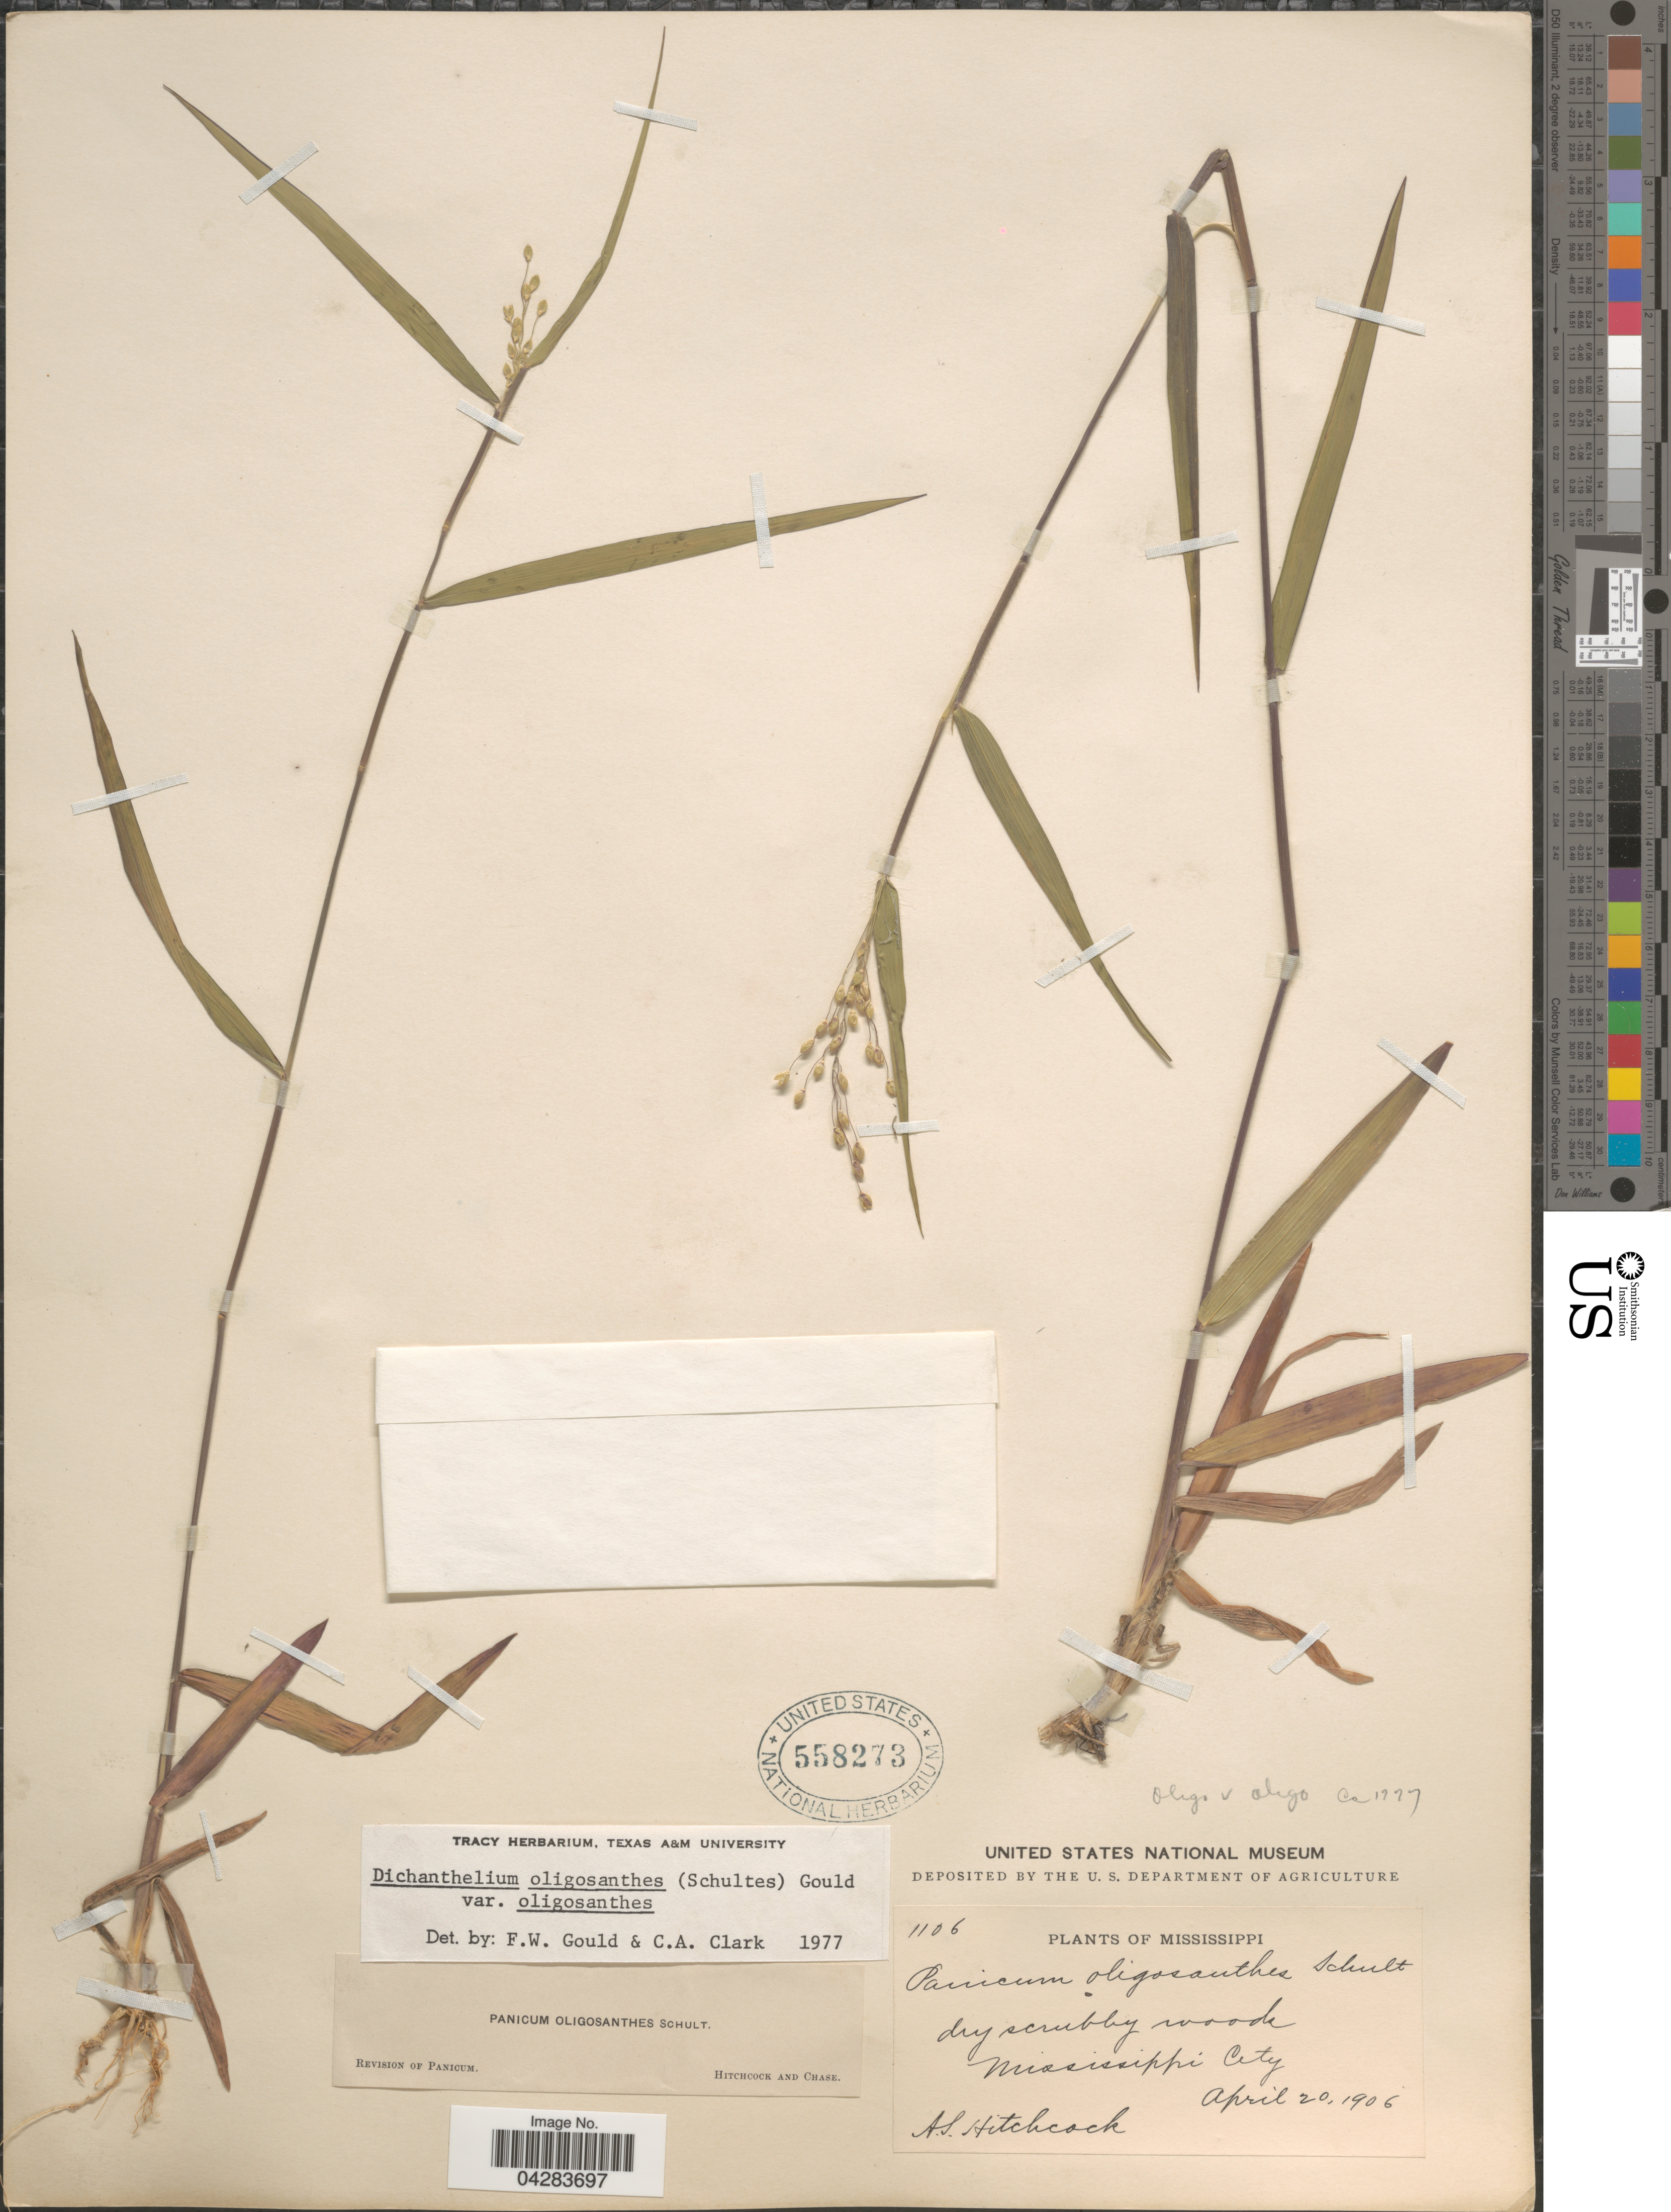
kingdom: Plantae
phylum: Tracheophyta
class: Liliopsida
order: Poales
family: Poaceae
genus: Dichanthelium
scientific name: Dichanthelium oligosanthes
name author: (Schult.) Gould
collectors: A. S. Hitchcock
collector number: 1106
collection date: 1906-04-20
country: United States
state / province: Mississippi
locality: Mississippi City.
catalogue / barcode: US 558273